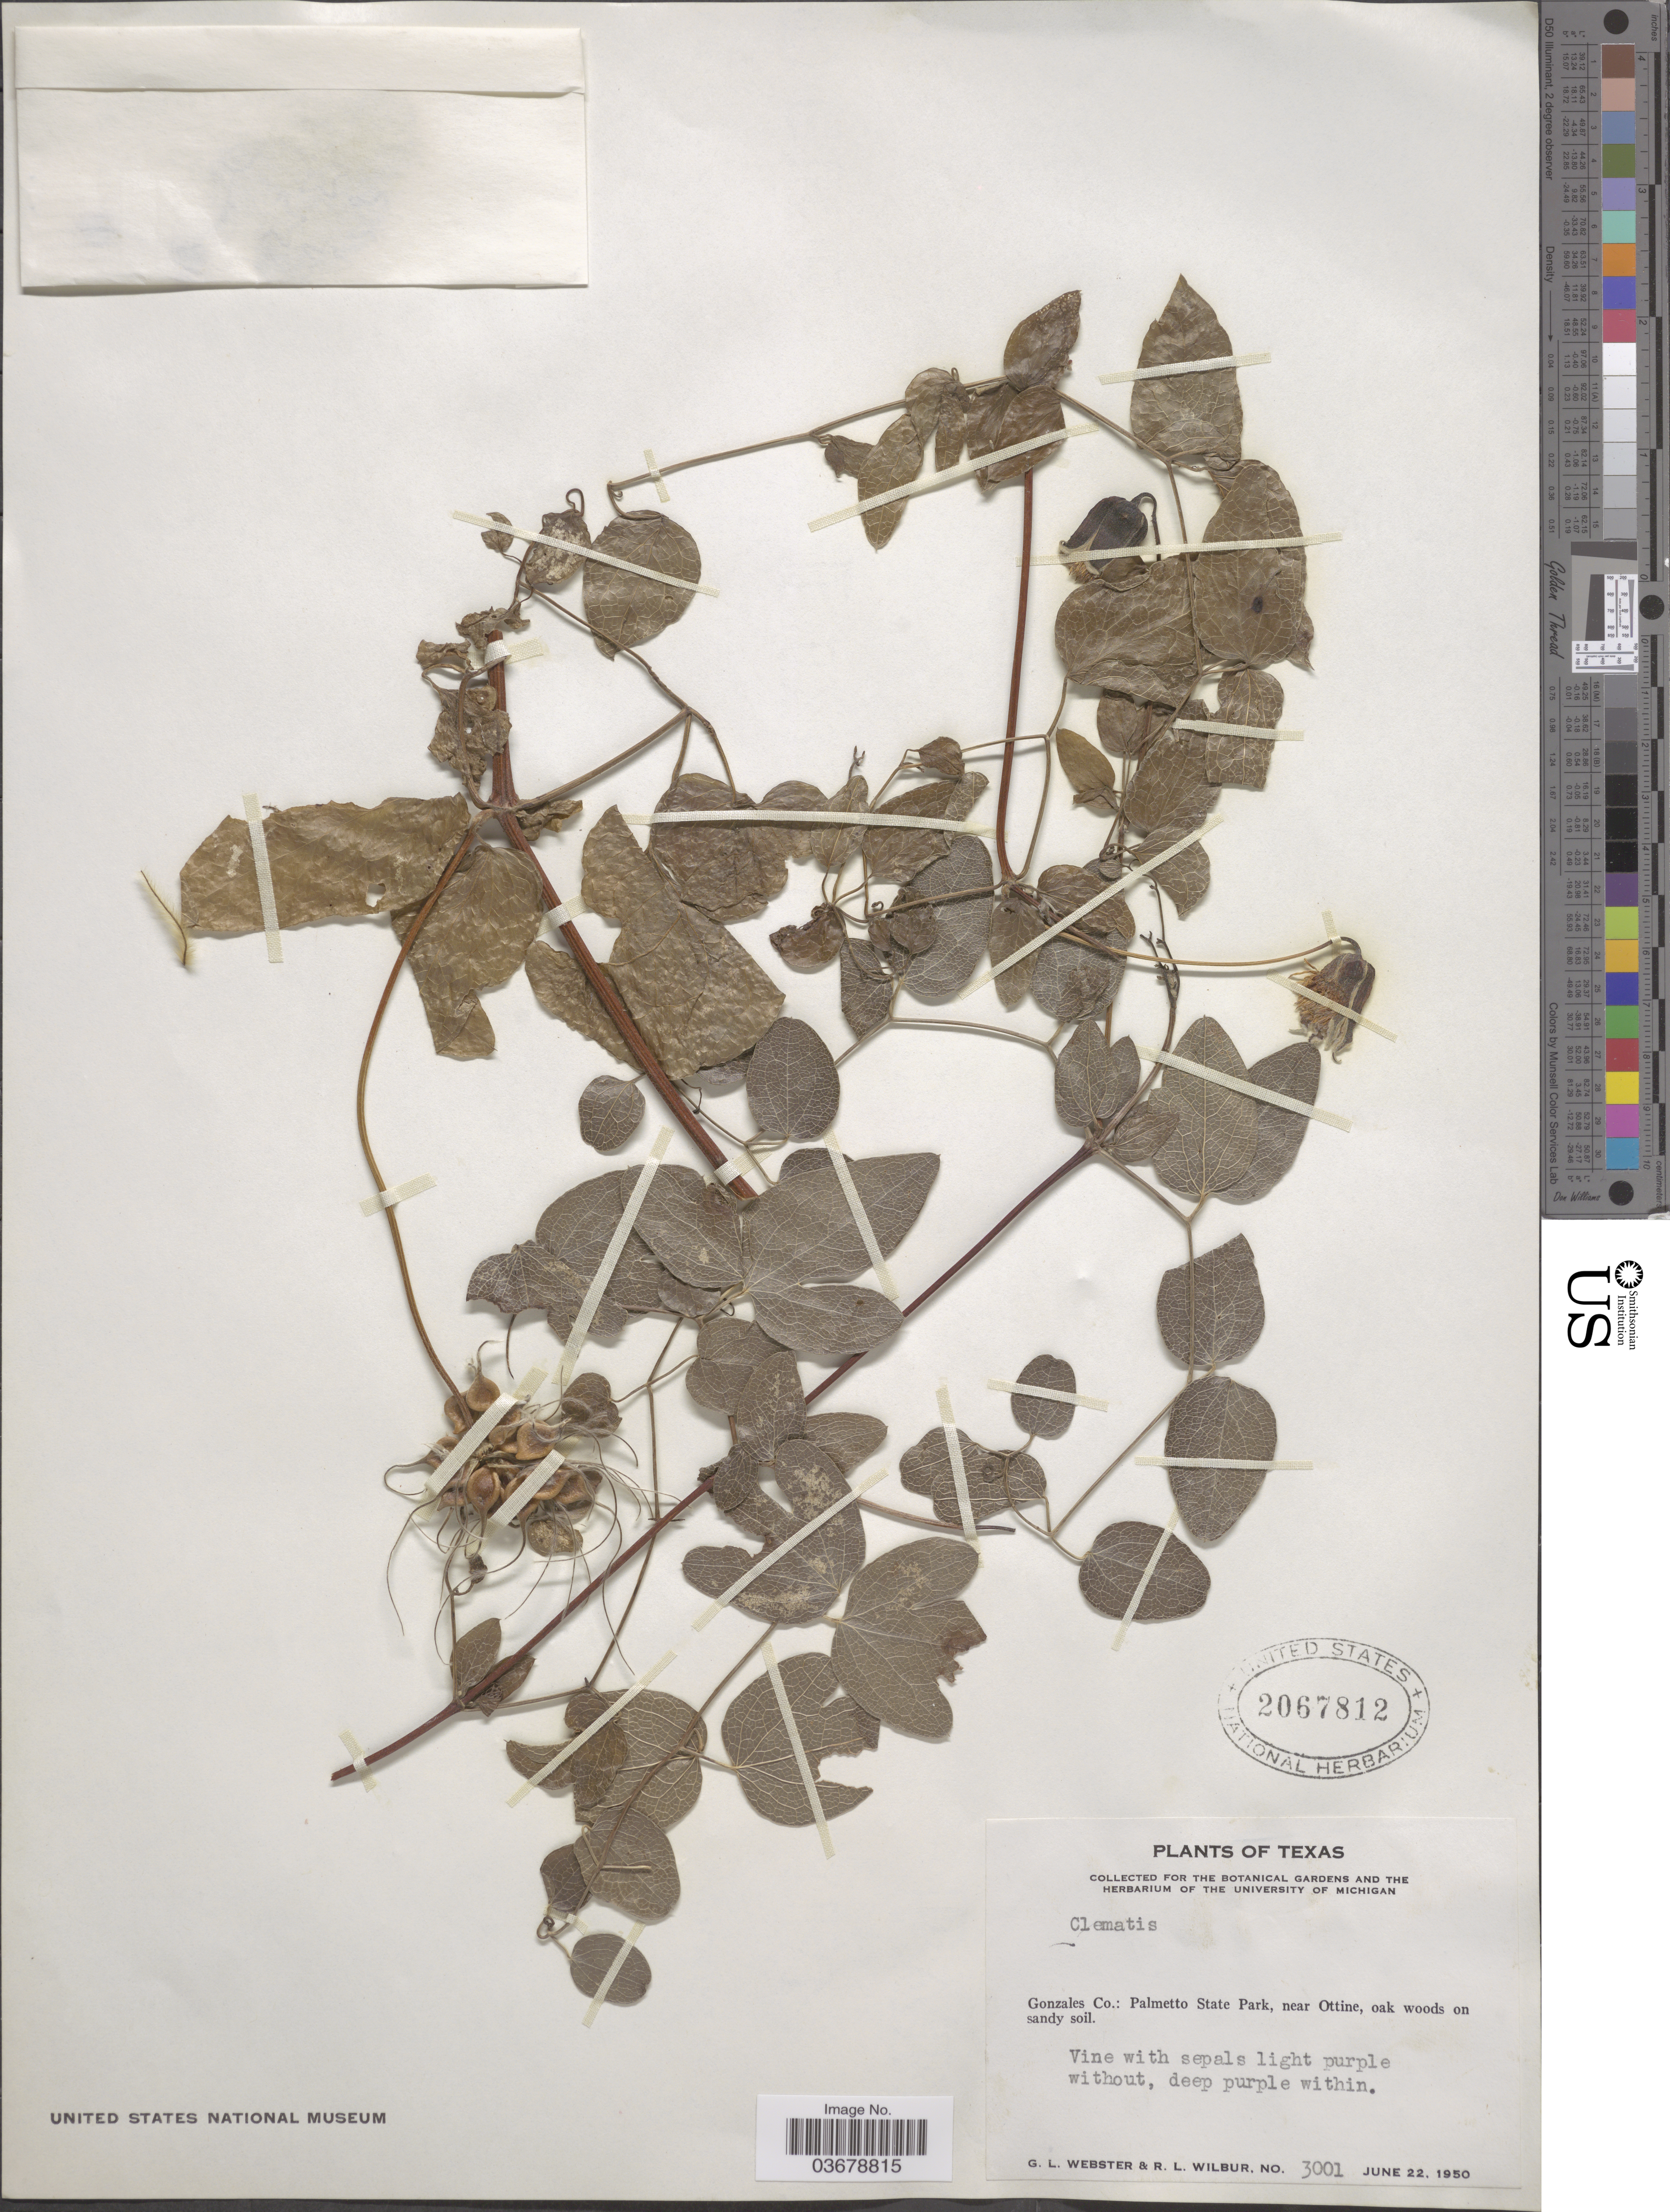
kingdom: Plantae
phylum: Tracheophyta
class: Magnoliopsida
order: Ranunculales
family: Ranunculaceae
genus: Clematis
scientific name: Clematis texensis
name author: Buckley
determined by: Strong, M. T., (US), Smithsonian Institution - National Museum of Natural History (UNITED STATES)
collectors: G. L. Webster & R. L. Wilbur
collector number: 3001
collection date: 1950-06-22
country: United States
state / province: Texas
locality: Gonzales Co.: Palmetto State Park, near Ottine.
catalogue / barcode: US 2067812